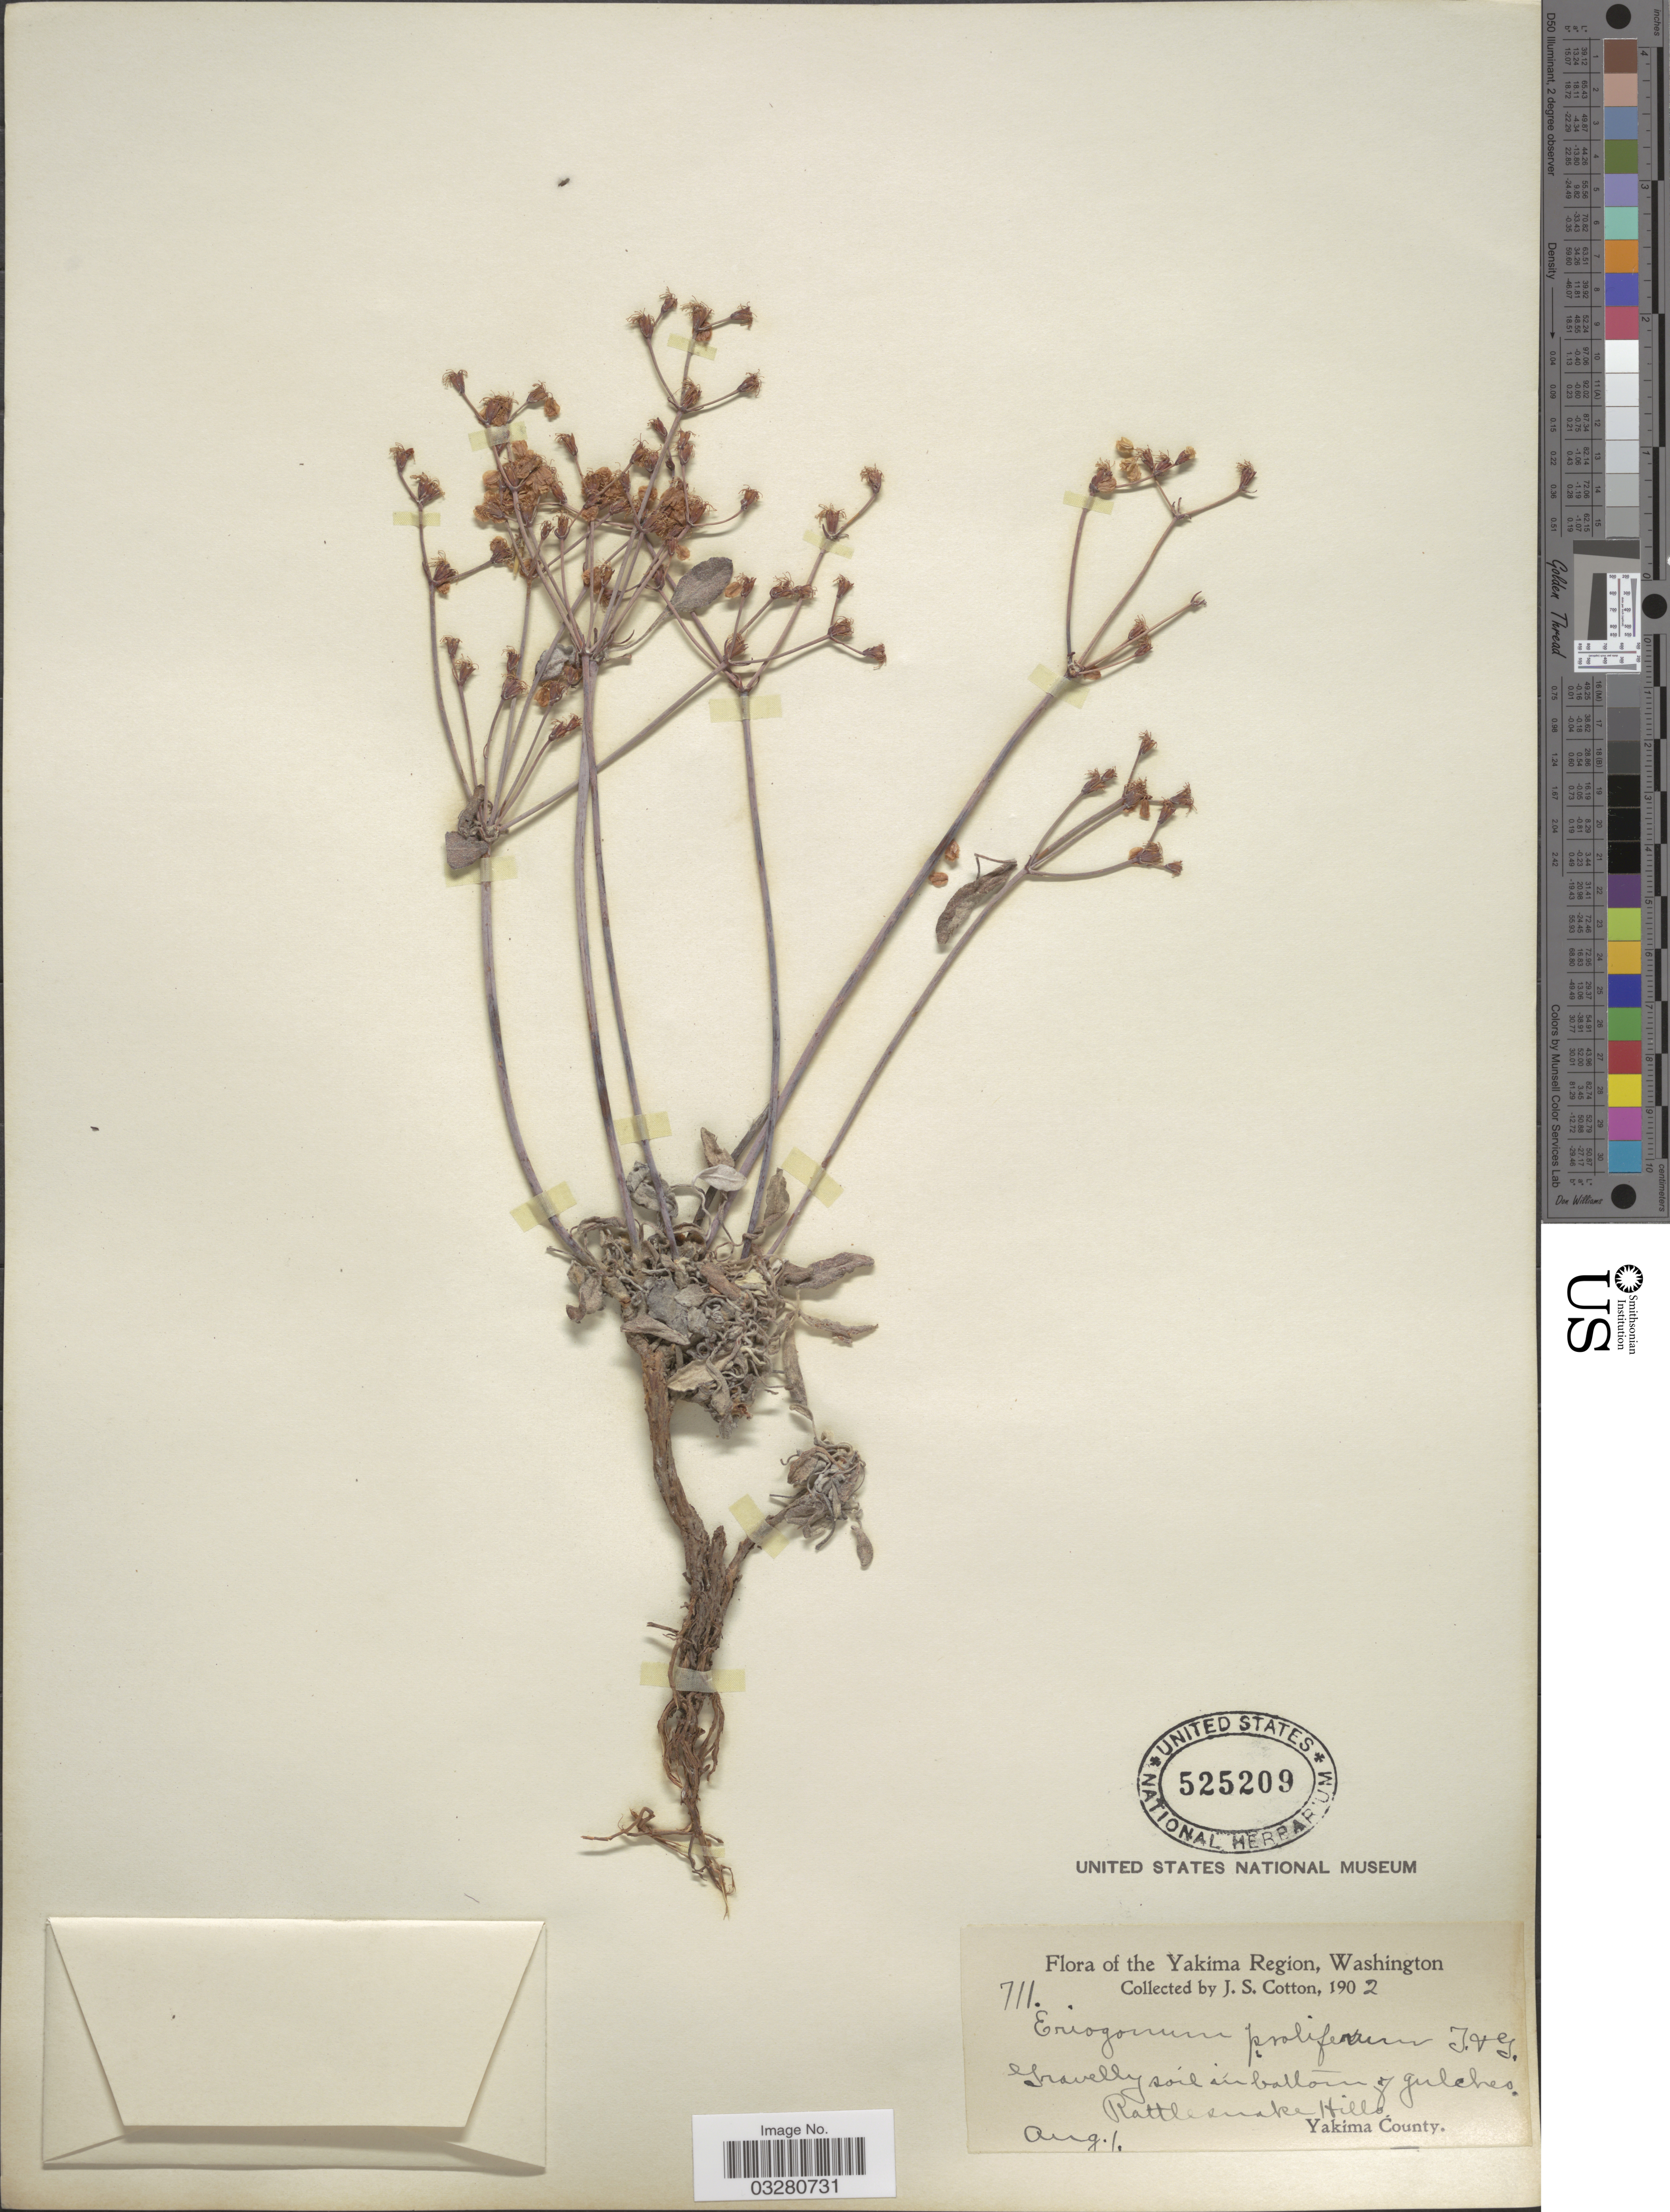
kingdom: Plantae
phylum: Tracheophyta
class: Magnoliopsida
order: Caryophyllales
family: Polygonaceae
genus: Eriogonum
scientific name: Eriogonum strictum subsp. proliferum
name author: (Torr. & A. Gray) S. Stokes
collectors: J. S. Cotton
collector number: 711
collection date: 1902-08-01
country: United States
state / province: Washington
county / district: Yakima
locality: Yakima Region. Rattlesnake Hills. Yakima County.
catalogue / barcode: US 525209